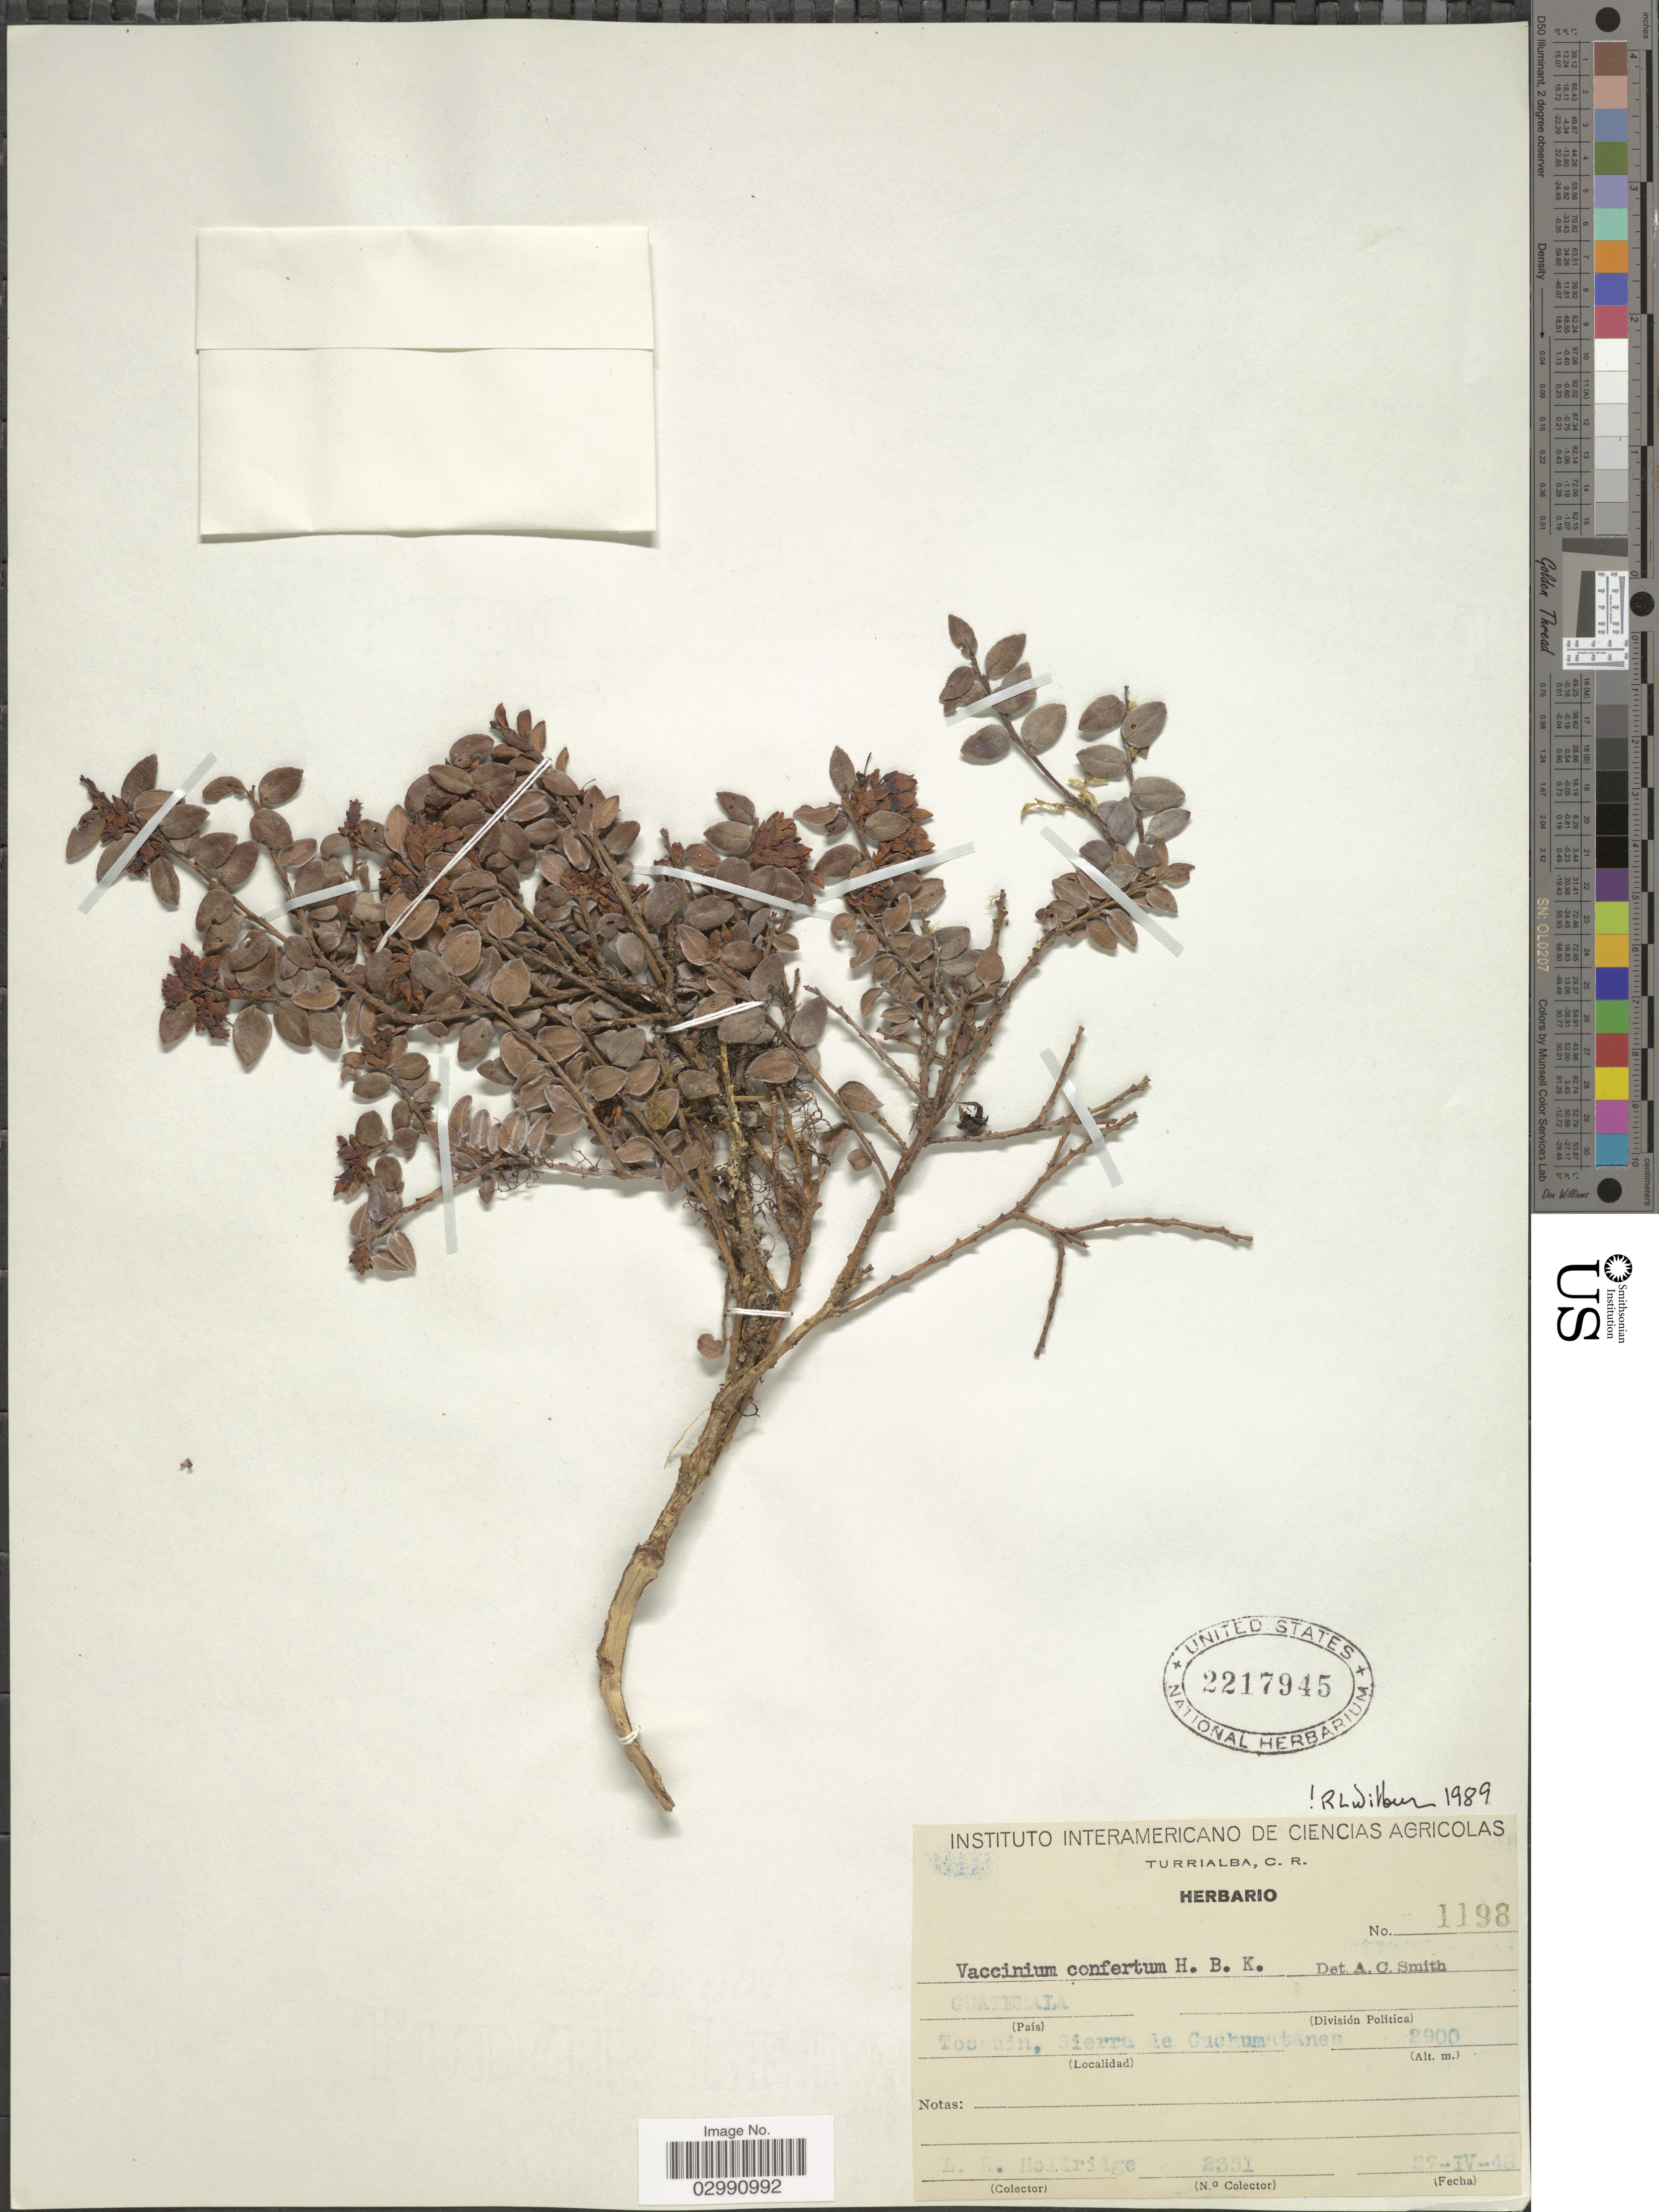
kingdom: Plantae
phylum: Tracheophyta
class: Magnoliopsida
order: Ericales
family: Ericaceae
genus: Vaccinium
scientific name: Vaccinium confertum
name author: Kunth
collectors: L. Holdridge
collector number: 2351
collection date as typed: Transcribed d/m/y: 27/4/48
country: Guatemala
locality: Tocquin, Sierra de Cuchumatanes.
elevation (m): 2900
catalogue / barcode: US 2217945